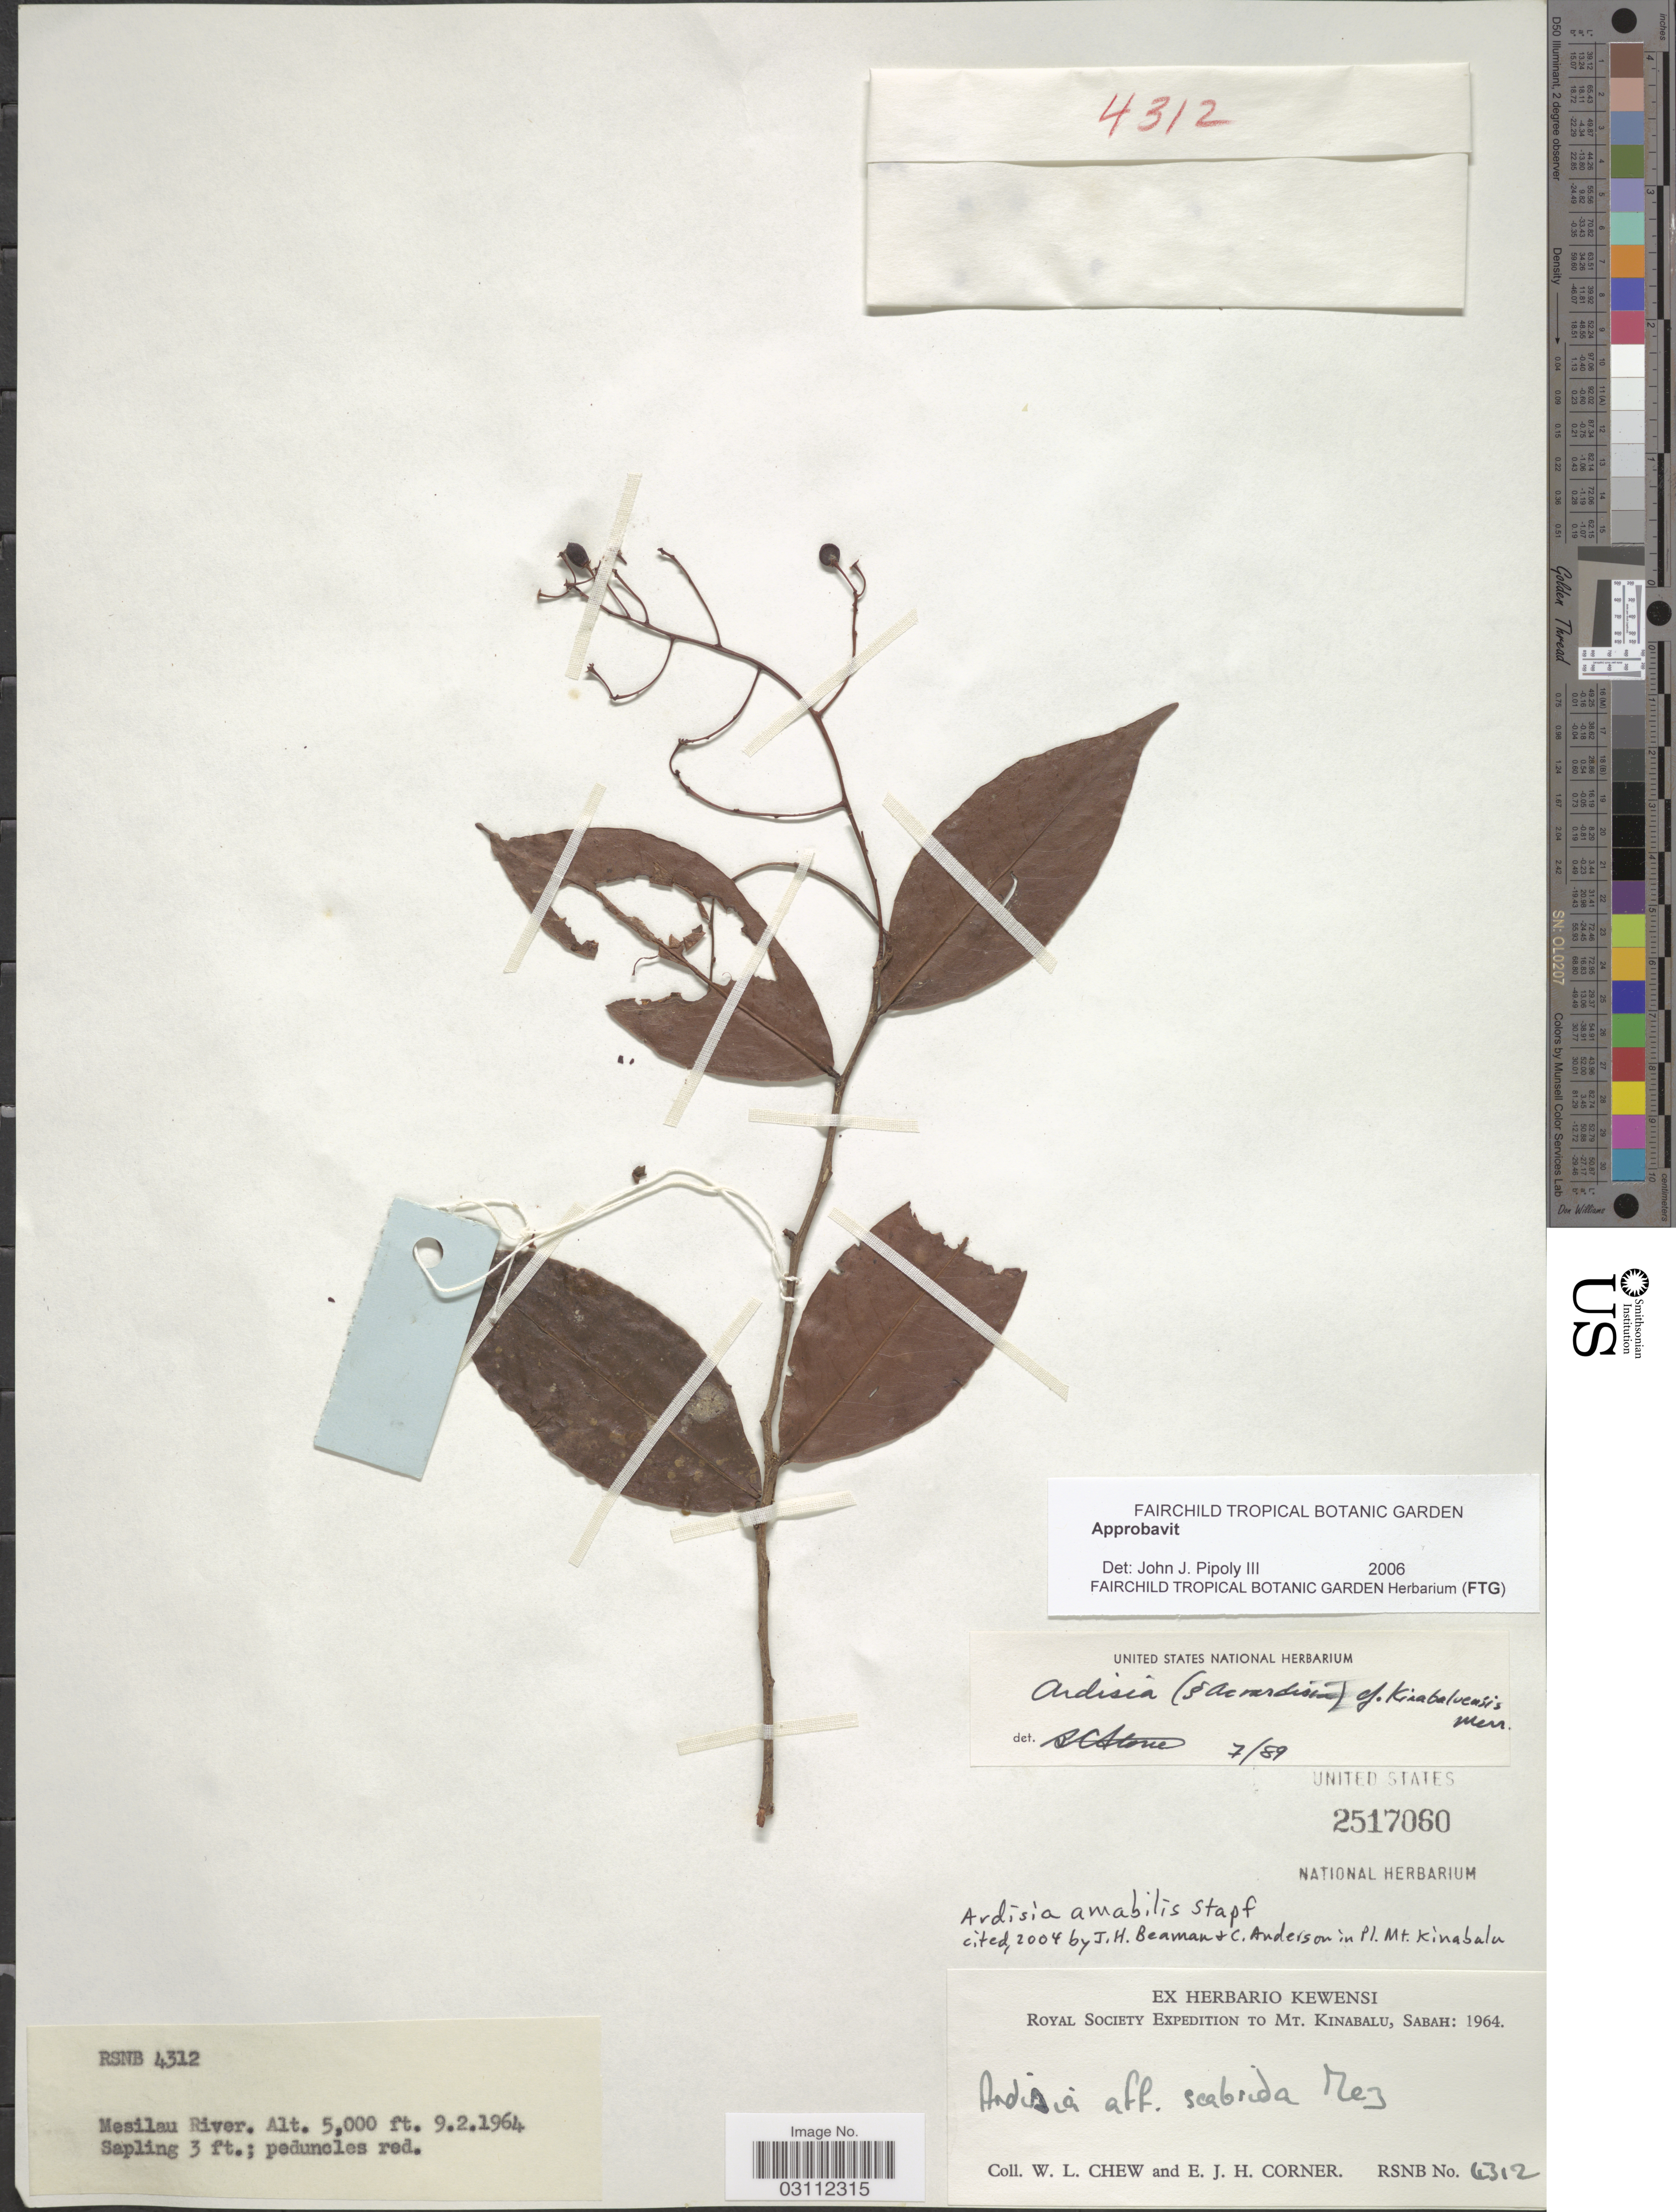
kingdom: Plantae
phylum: Tracheophyta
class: Magnoliopsida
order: Ericales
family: Primulaceae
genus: Ardisia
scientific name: Ardisia amabilis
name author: Stapf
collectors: W. Chew & E. Corner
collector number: RSNB4315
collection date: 1964-02-09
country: Malaysia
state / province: Sabah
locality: Mt. Kinabalu. Mesilau River.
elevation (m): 1524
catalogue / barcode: US 2517060